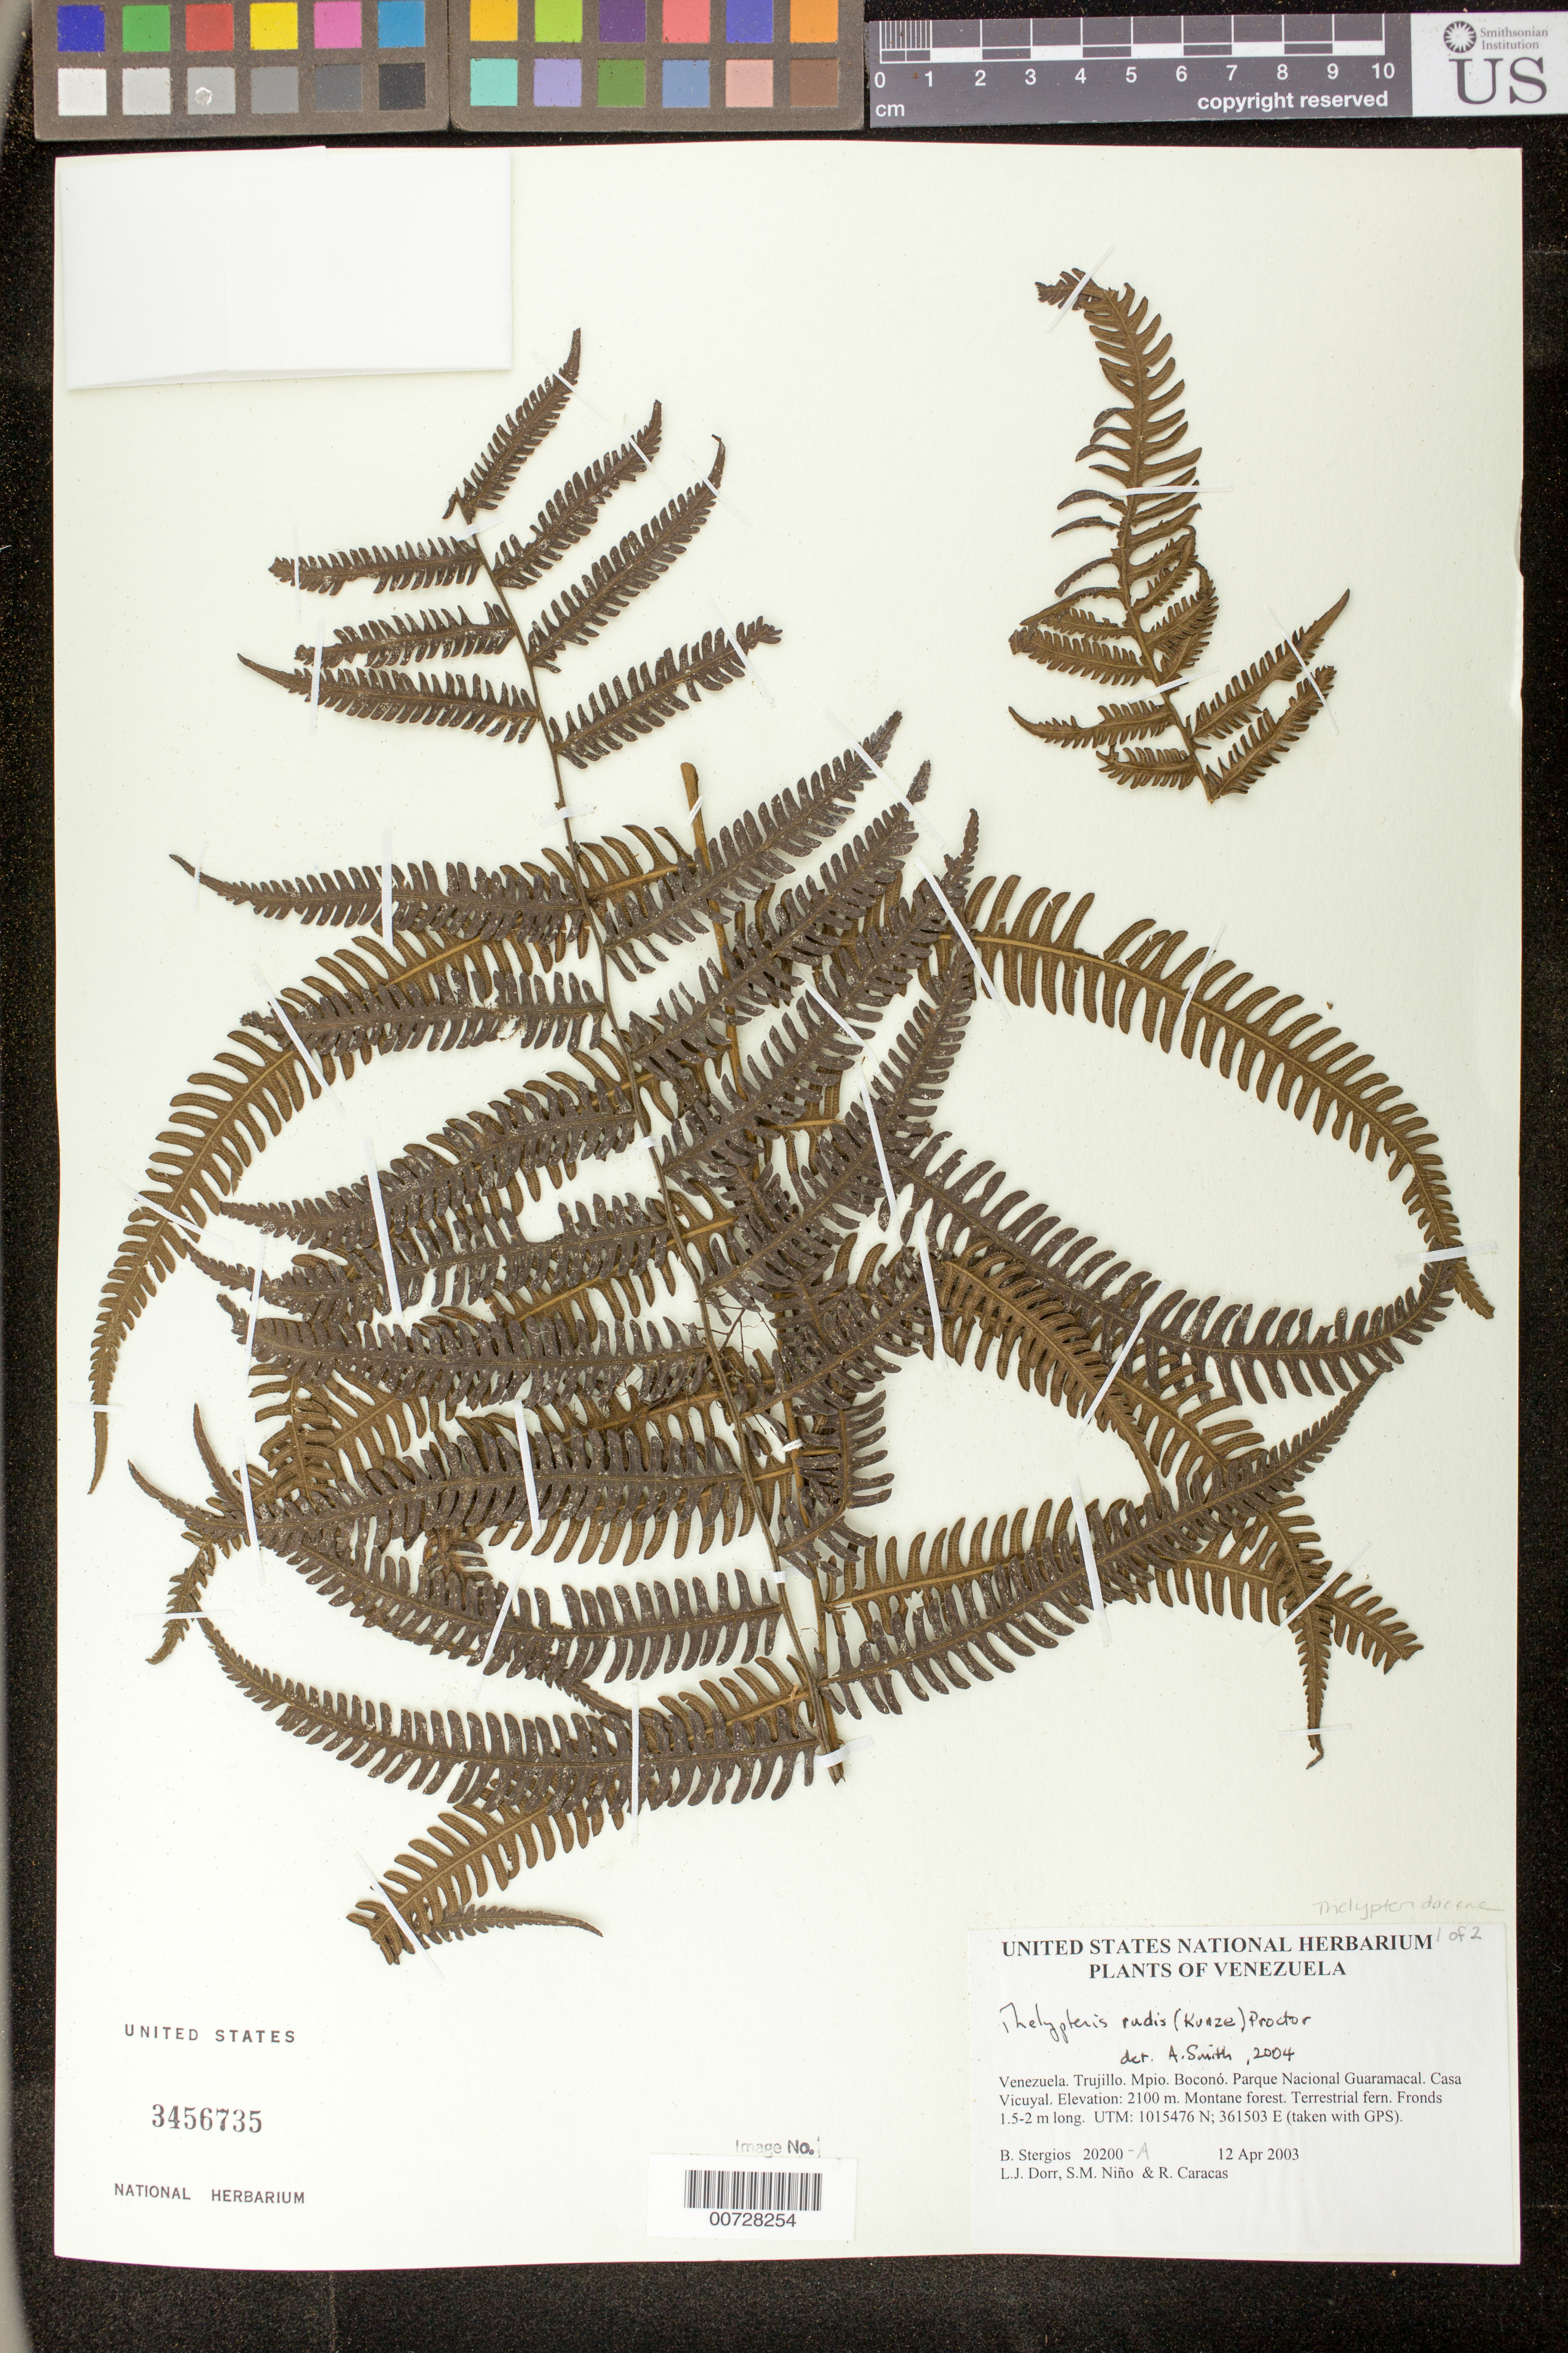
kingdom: Plantae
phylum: Tracheophyta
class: Polypodiopsida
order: Polypodiales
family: Thelypteridaceae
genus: Thelypteris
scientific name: Thelypteris sp.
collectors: B. G. Stergios, L. J. Dorr, S. M. Niño & R. Caracas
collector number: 20200a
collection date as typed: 12 Apr 2003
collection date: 2003-04-12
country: Venezuela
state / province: Trujillo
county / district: Boconó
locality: Parque Nacional Guaramacal. Casa Vicuyal.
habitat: Montane forest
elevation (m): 2100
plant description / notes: PORT, US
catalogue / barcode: US 3456735